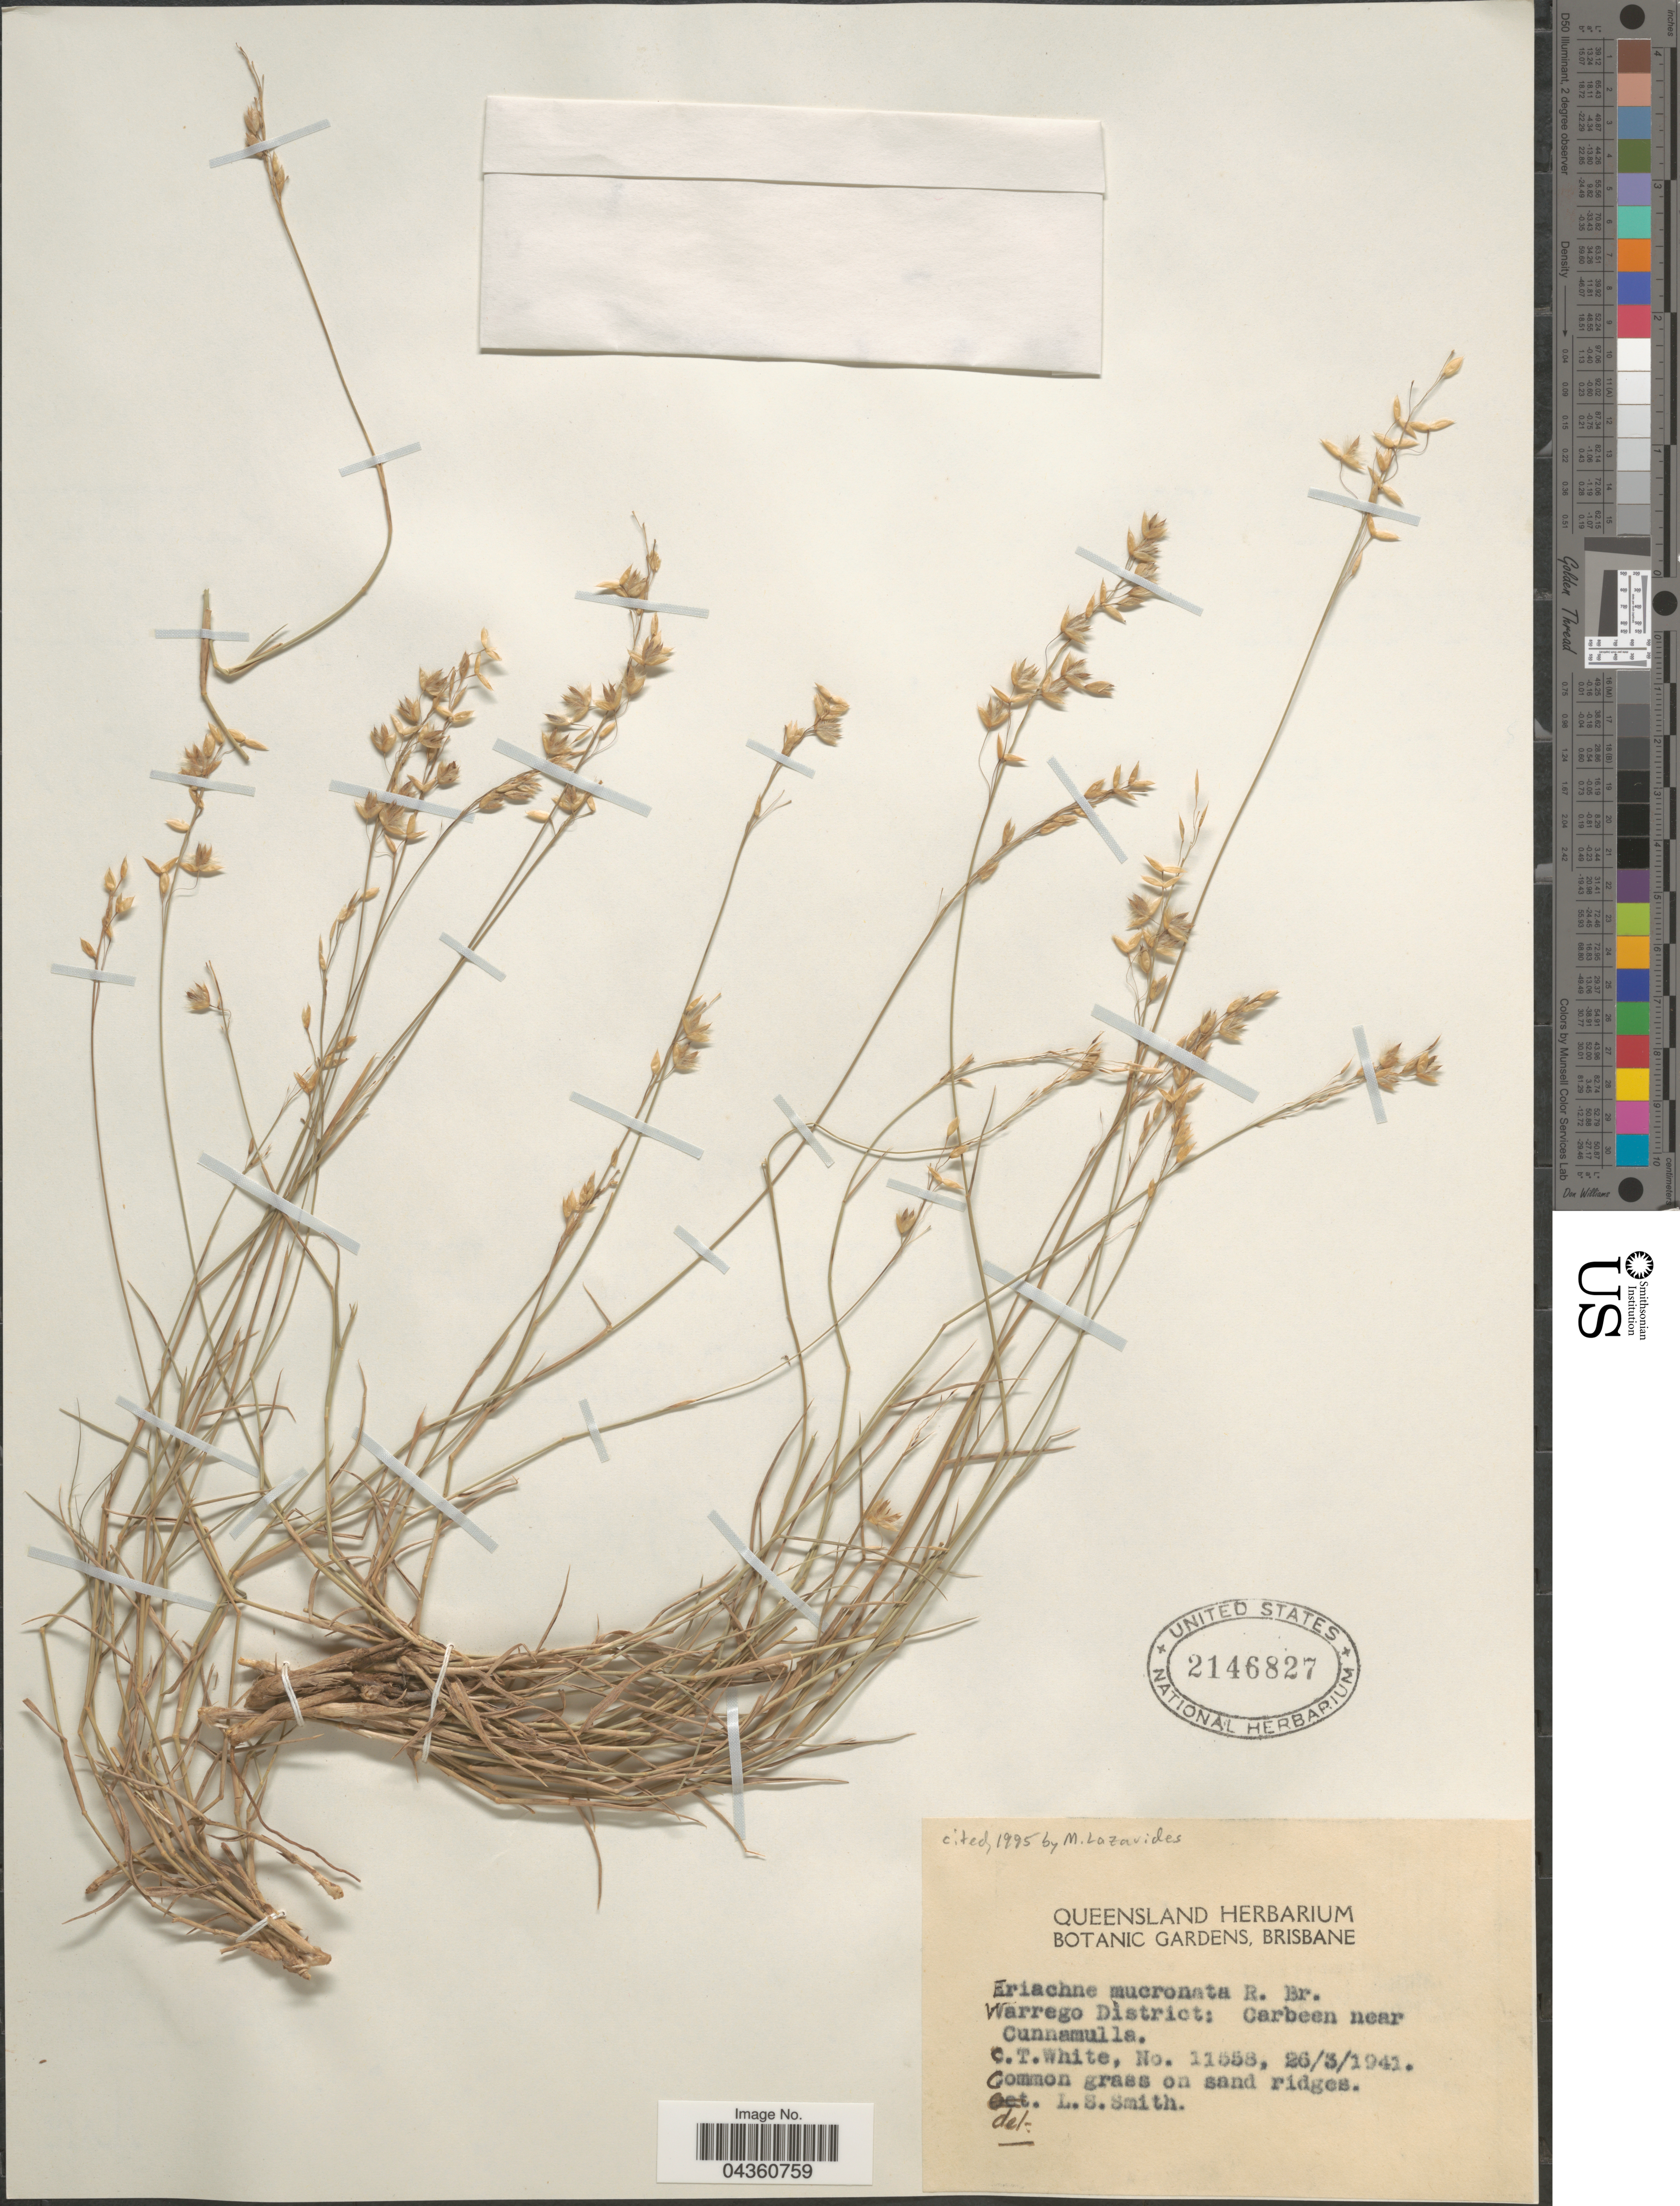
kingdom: Plantae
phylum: Tracheophyta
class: Liliopsida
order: Poales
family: Poaceae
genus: Eriachne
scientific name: Eriachne mucronata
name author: R. Br.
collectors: C. T. White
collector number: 11558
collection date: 1941-03-26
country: Australia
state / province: Queensland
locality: Warrego District: Carbeen near Cunnamulla.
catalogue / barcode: US 2146827